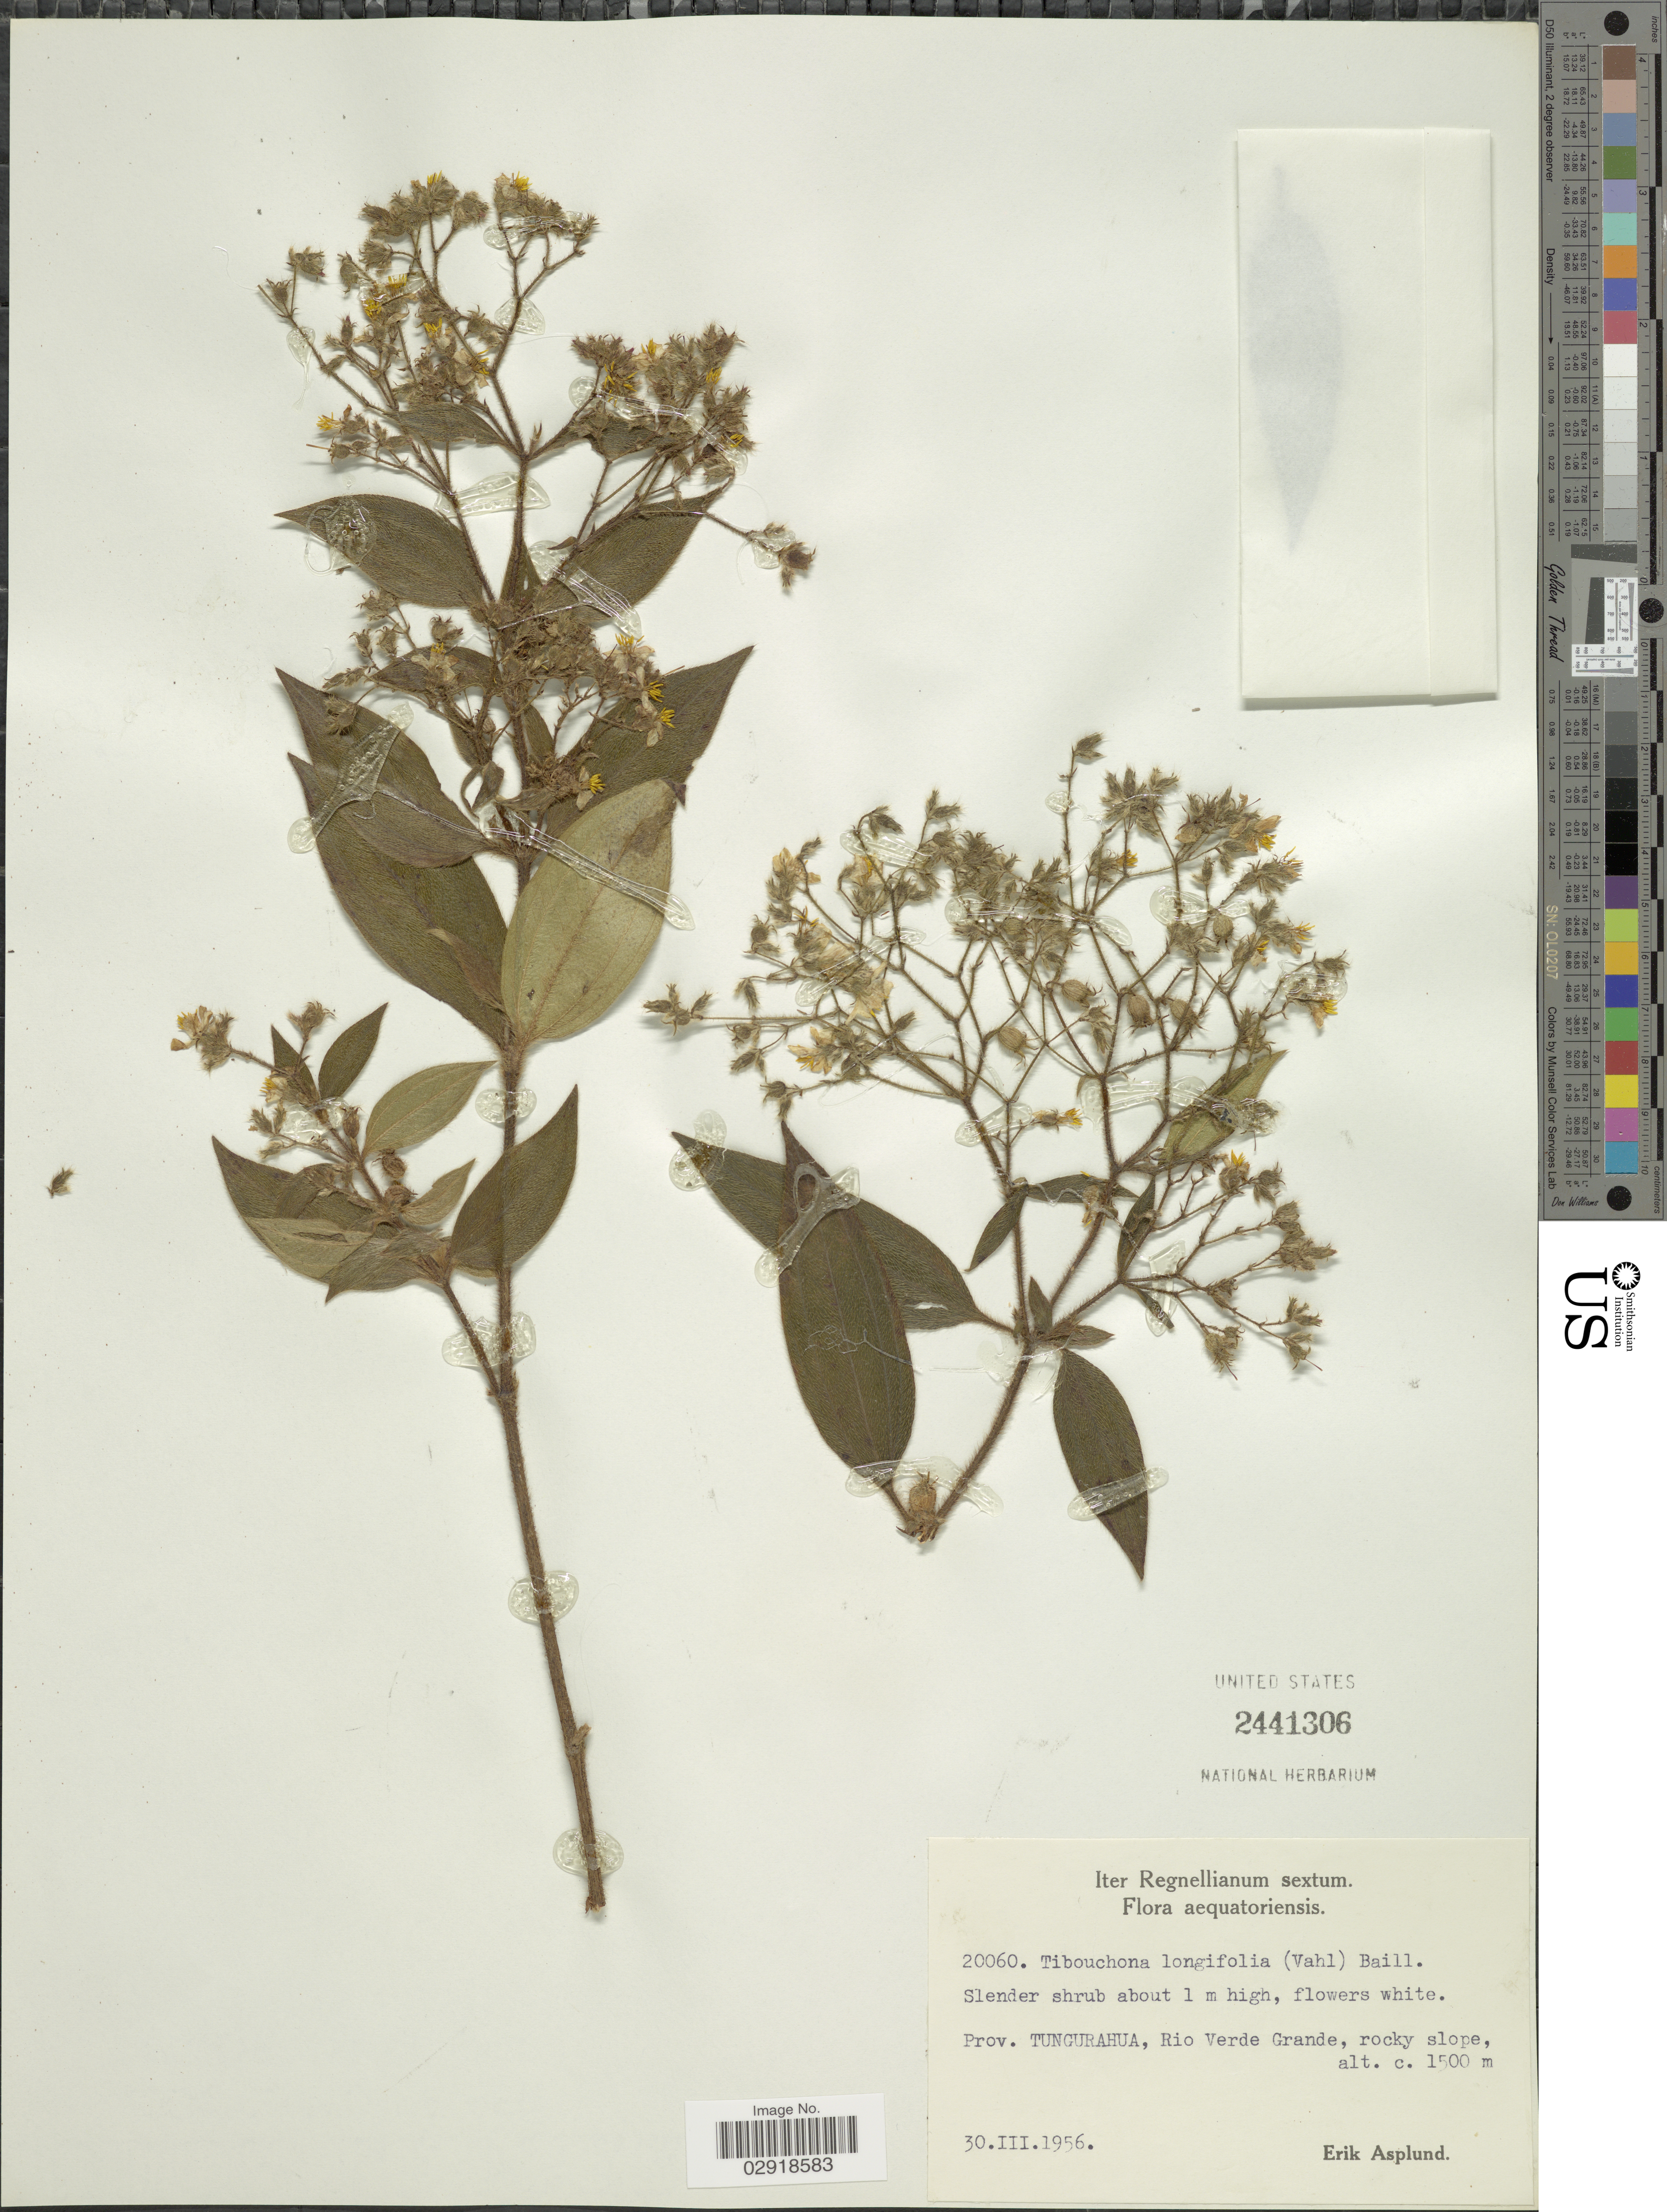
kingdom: Plantae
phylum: Tracheophyta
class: Magnoliopsida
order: Myrtales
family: Melastomataceae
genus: Chaetogastra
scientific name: Chaetogastra longifolia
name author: (Vahl) DC.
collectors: E. Asplund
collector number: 20060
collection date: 1956-03-30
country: Ecuador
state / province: Tungurahua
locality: Rio Verde Grande, rocky slope.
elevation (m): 1500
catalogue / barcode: US 2441306